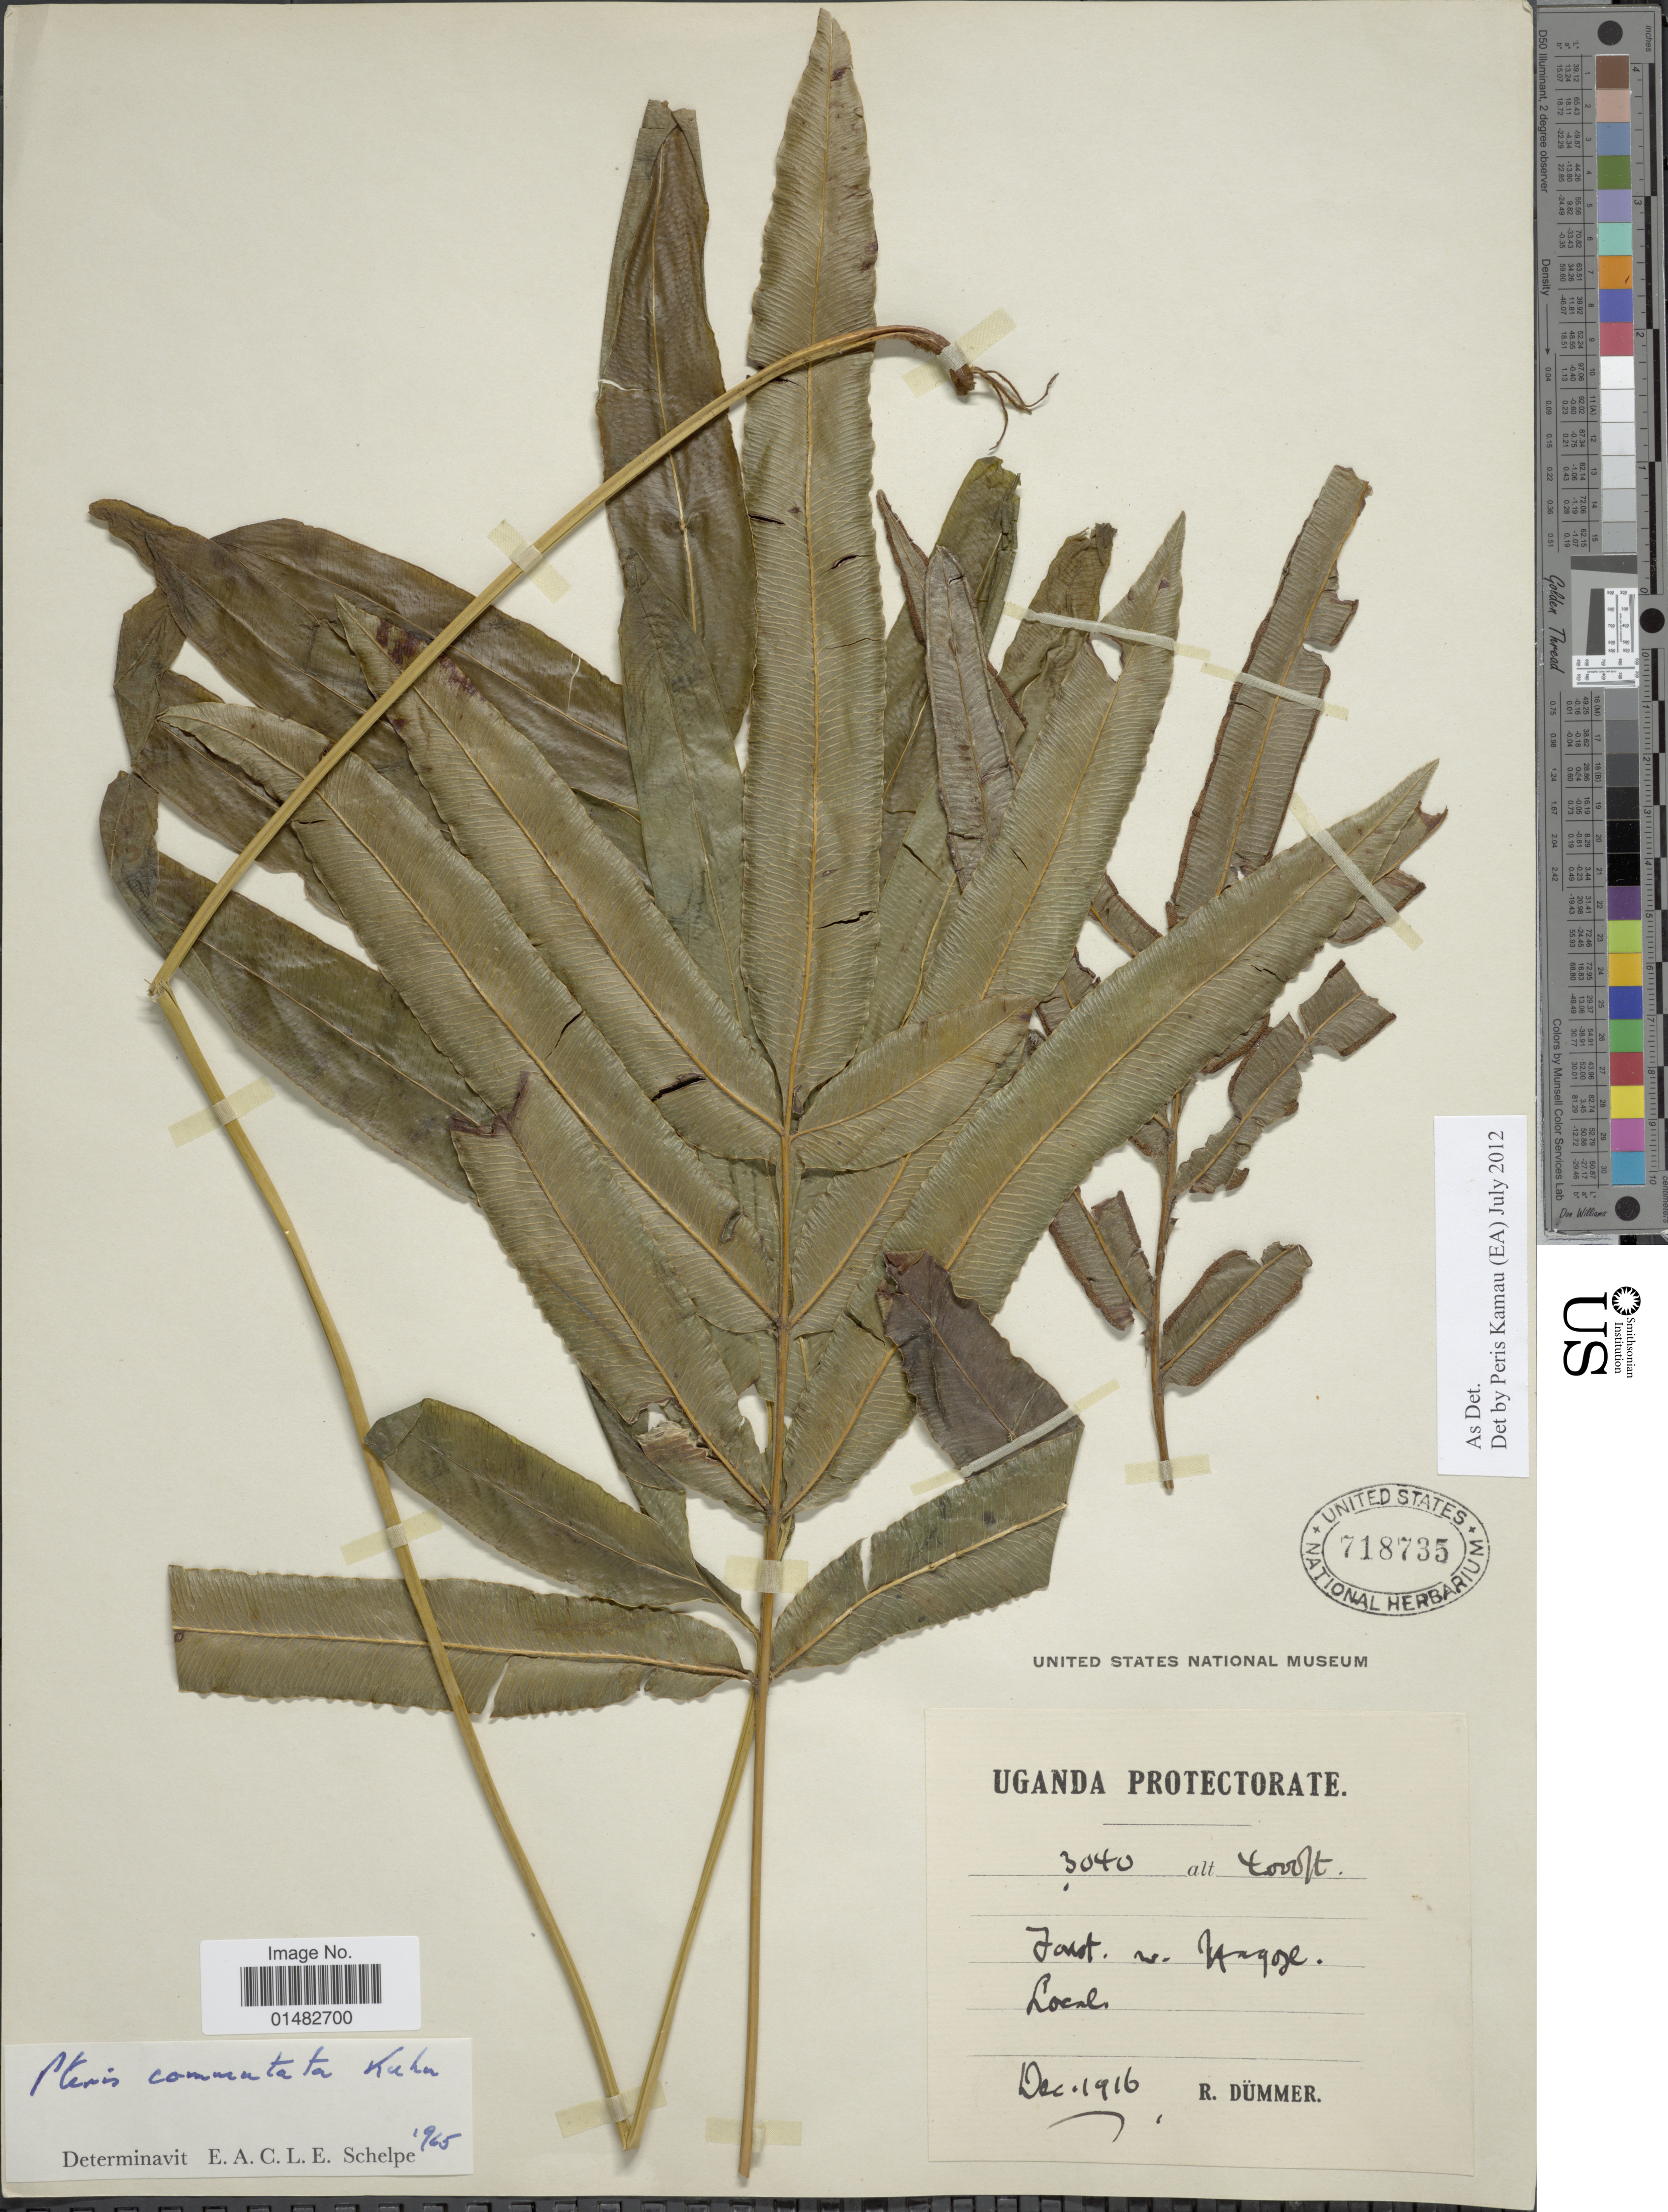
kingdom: Plantae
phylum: Tracheophyta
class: Polypodiopsida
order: Polypodiales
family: Pteridaceae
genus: Pteris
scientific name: Pteris commutata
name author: Kuhn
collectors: R. Drummer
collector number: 3040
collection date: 1916-12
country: Uganda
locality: Protectorate, forest, w. Nagoje [interpreted]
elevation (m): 1219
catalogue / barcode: US 718735